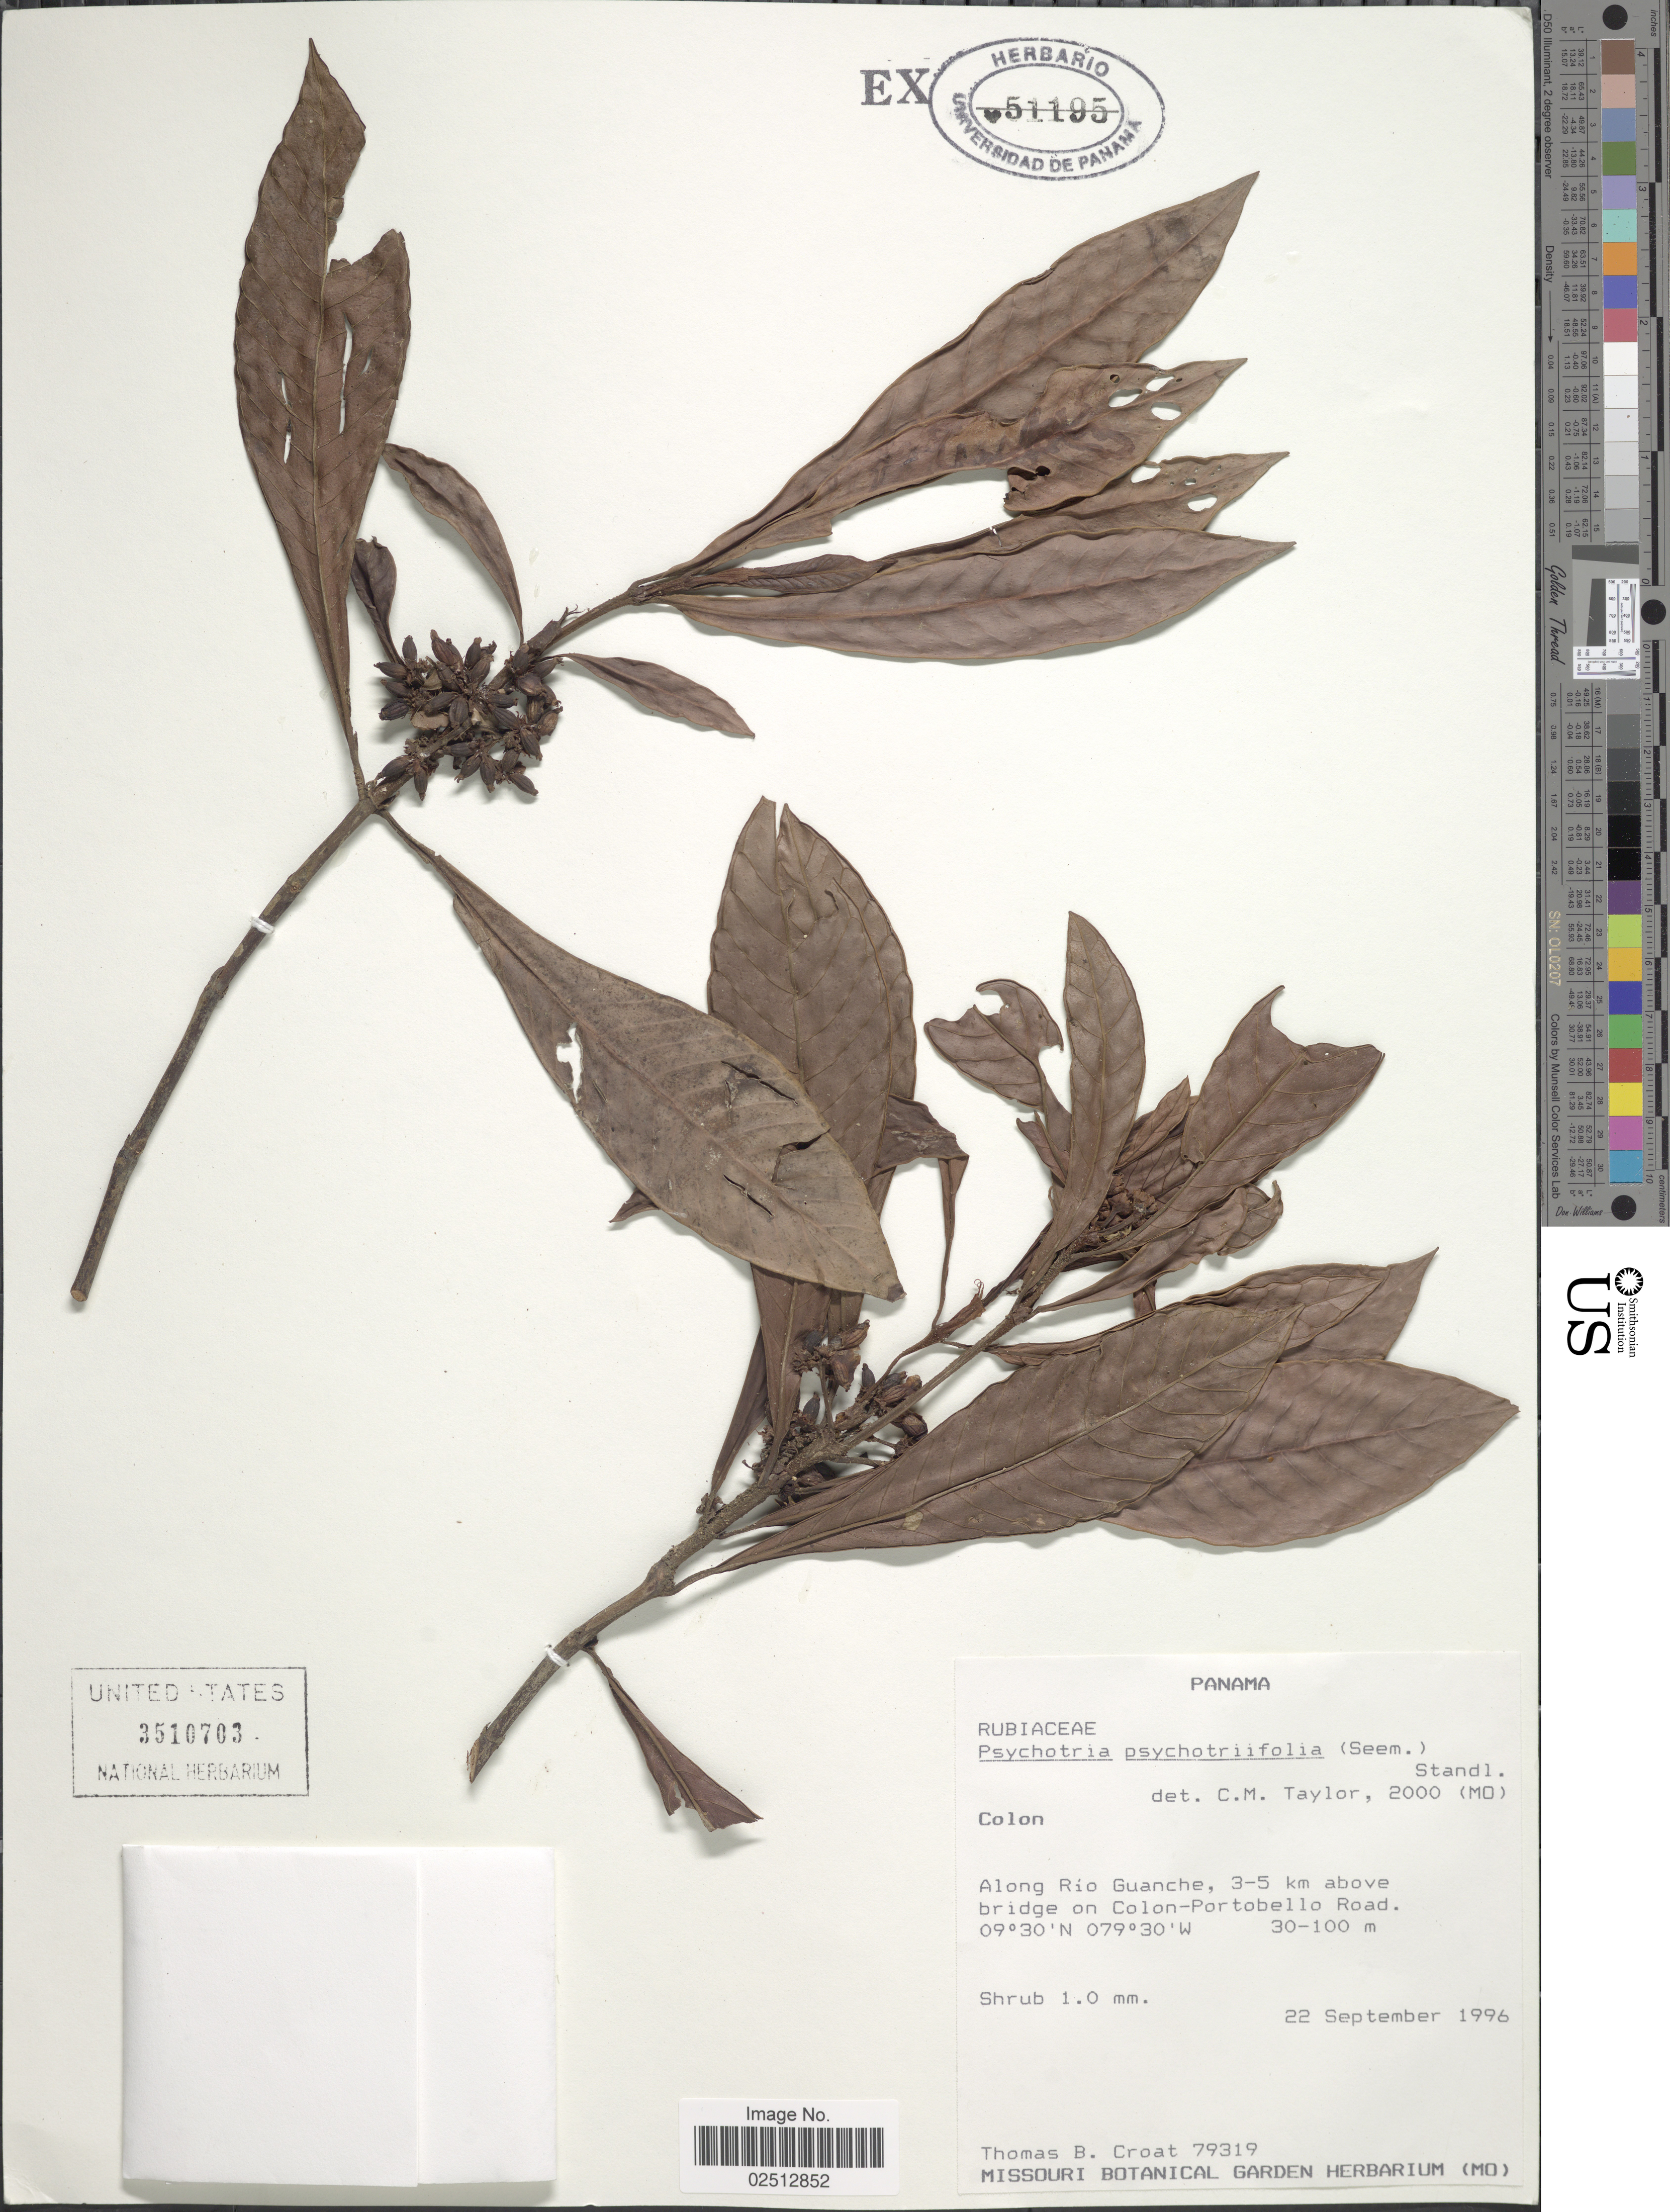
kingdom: Plantae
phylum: Tracheophyta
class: Magnoliopsida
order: Gentianales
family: Rubiaceae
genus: Psychotria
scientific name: Psychotria psychotriaefolia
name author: (Seem.) Standl.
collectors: T. B. Croat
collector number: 79319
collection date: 1996-09-22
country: Panama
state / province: Colón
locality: Colon. Along Rio Guanche, 3-5 km above bridge on Colon-Portobello Road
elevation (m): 30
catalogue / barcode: US 3510703